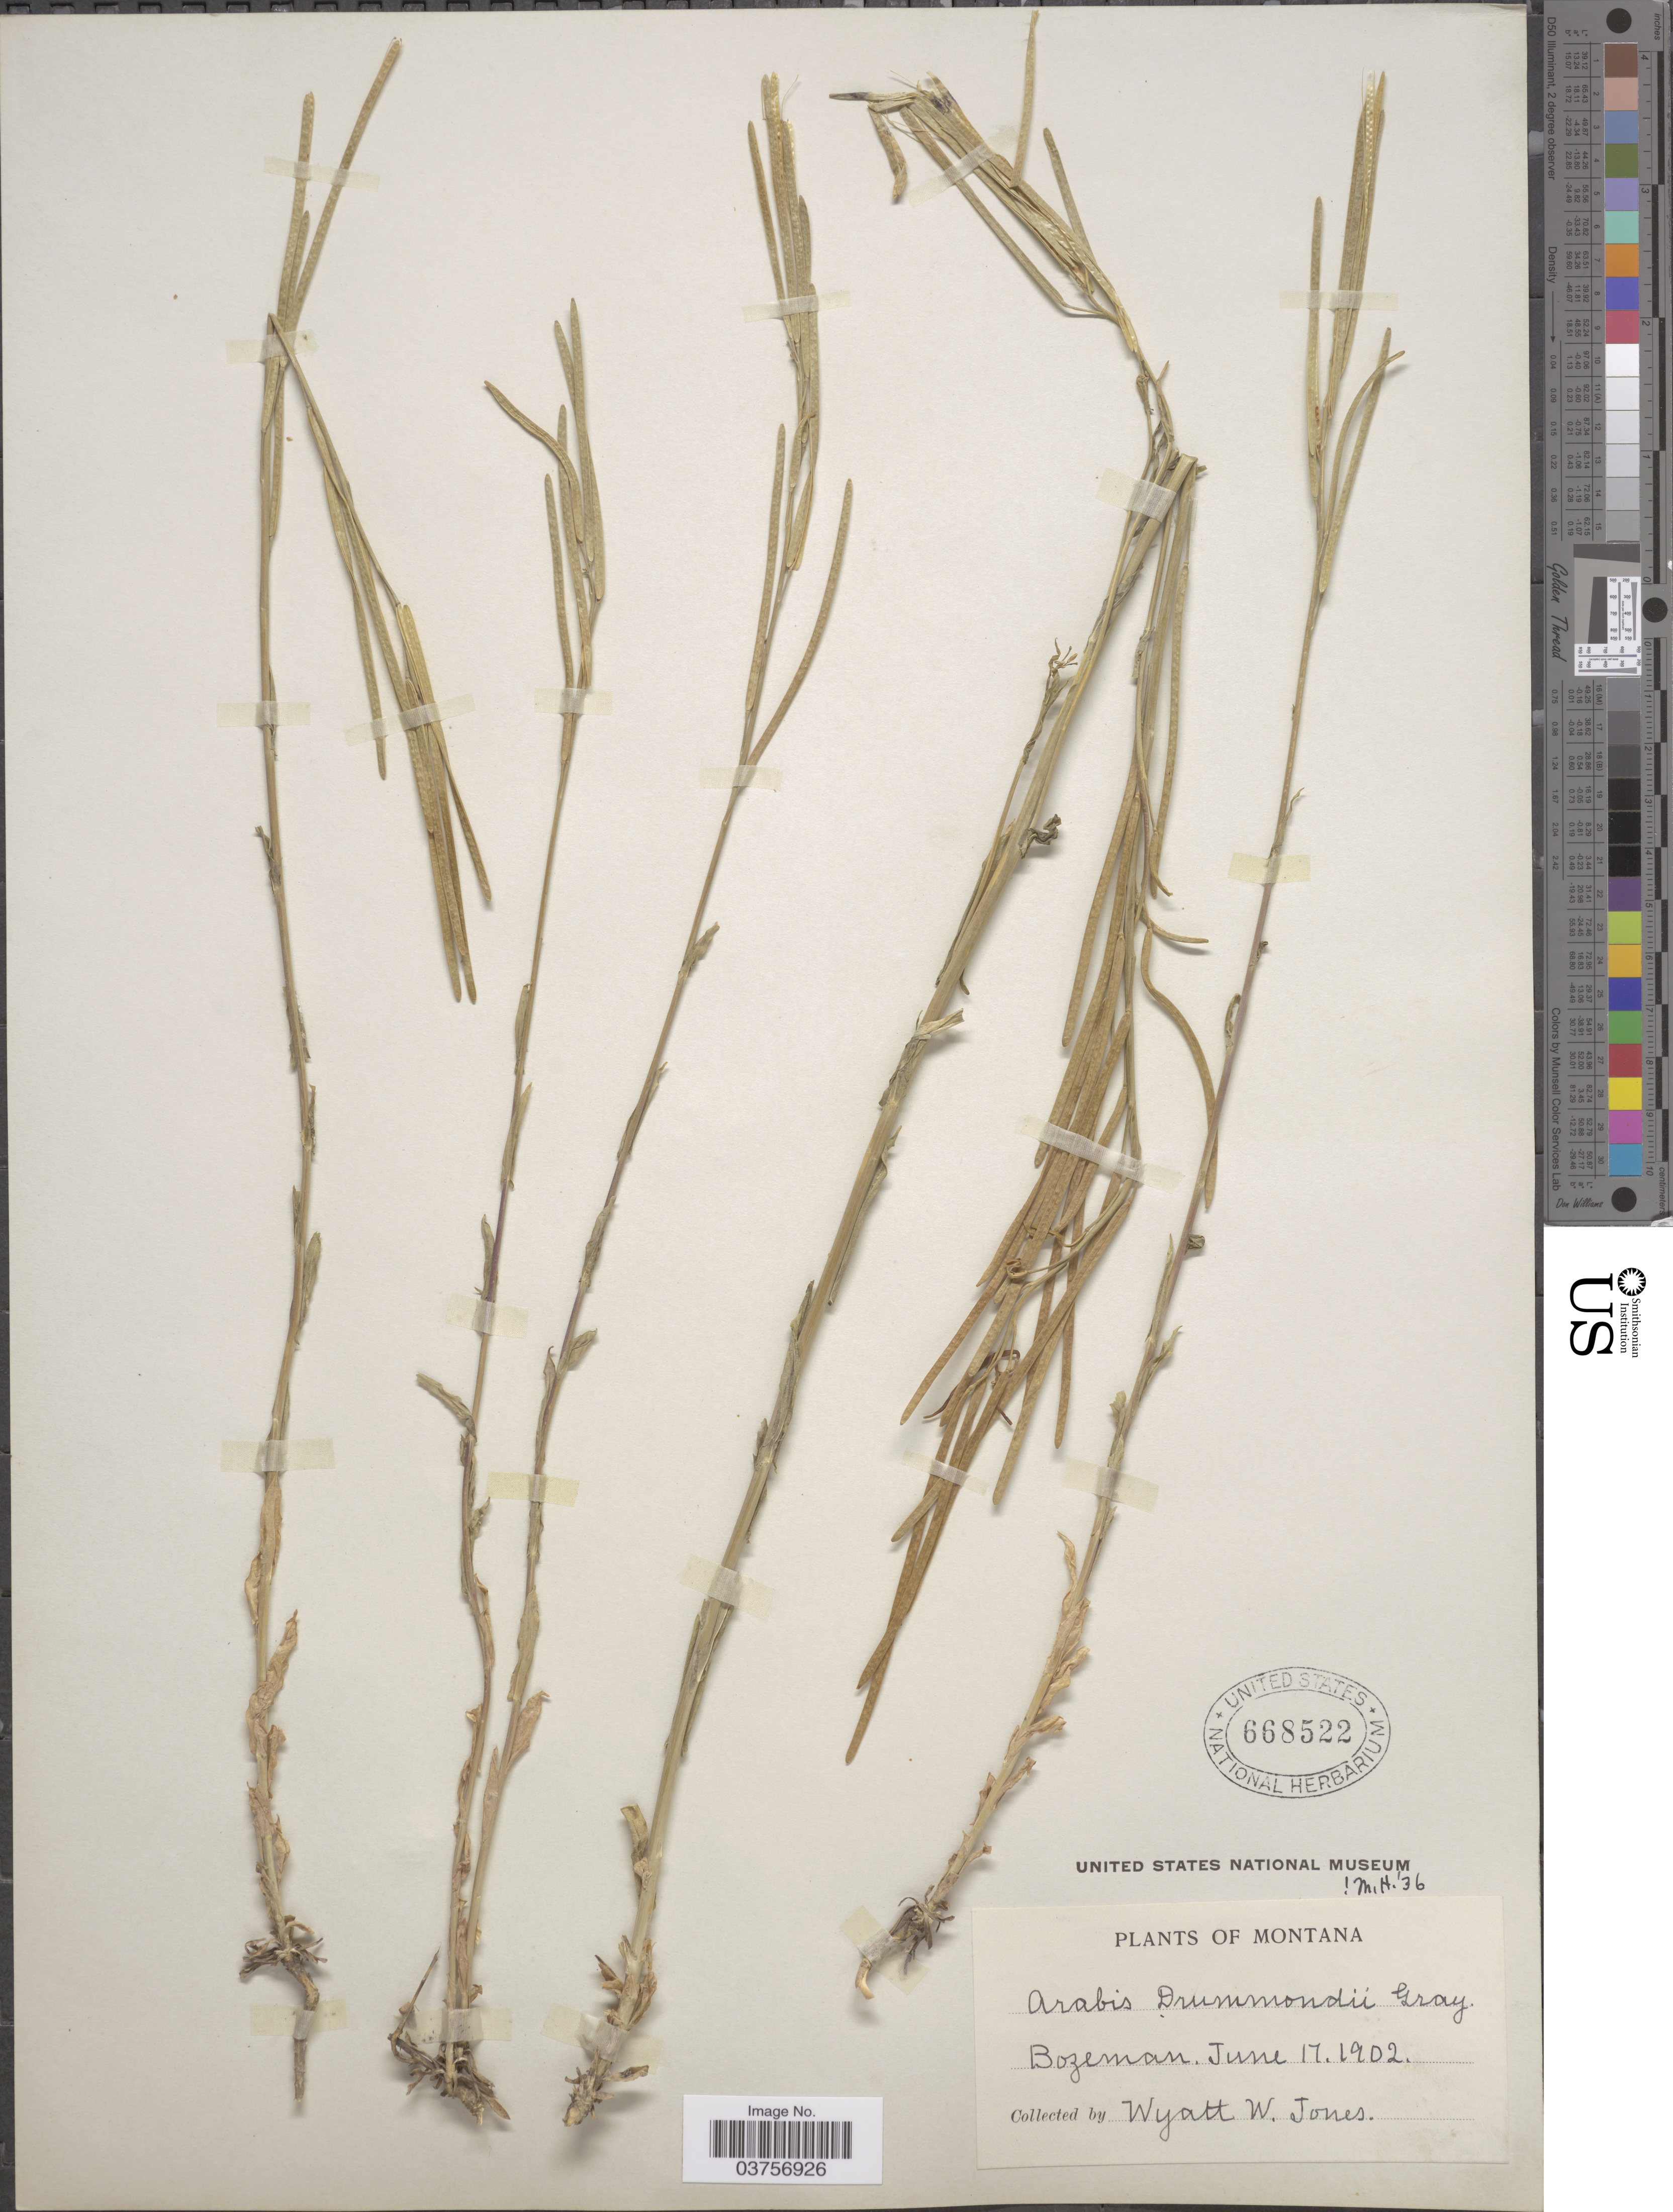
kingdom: Plantae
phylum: Tracheophyta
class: Magnoliopsida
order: Brassicales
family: Brassicaceae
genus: Arabis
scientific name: Arabis drummondii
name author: A. Gray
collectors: W. W. Jones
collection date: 1902-06-17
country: United States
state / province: Montana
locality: Bozeman.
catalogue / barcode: US 668522